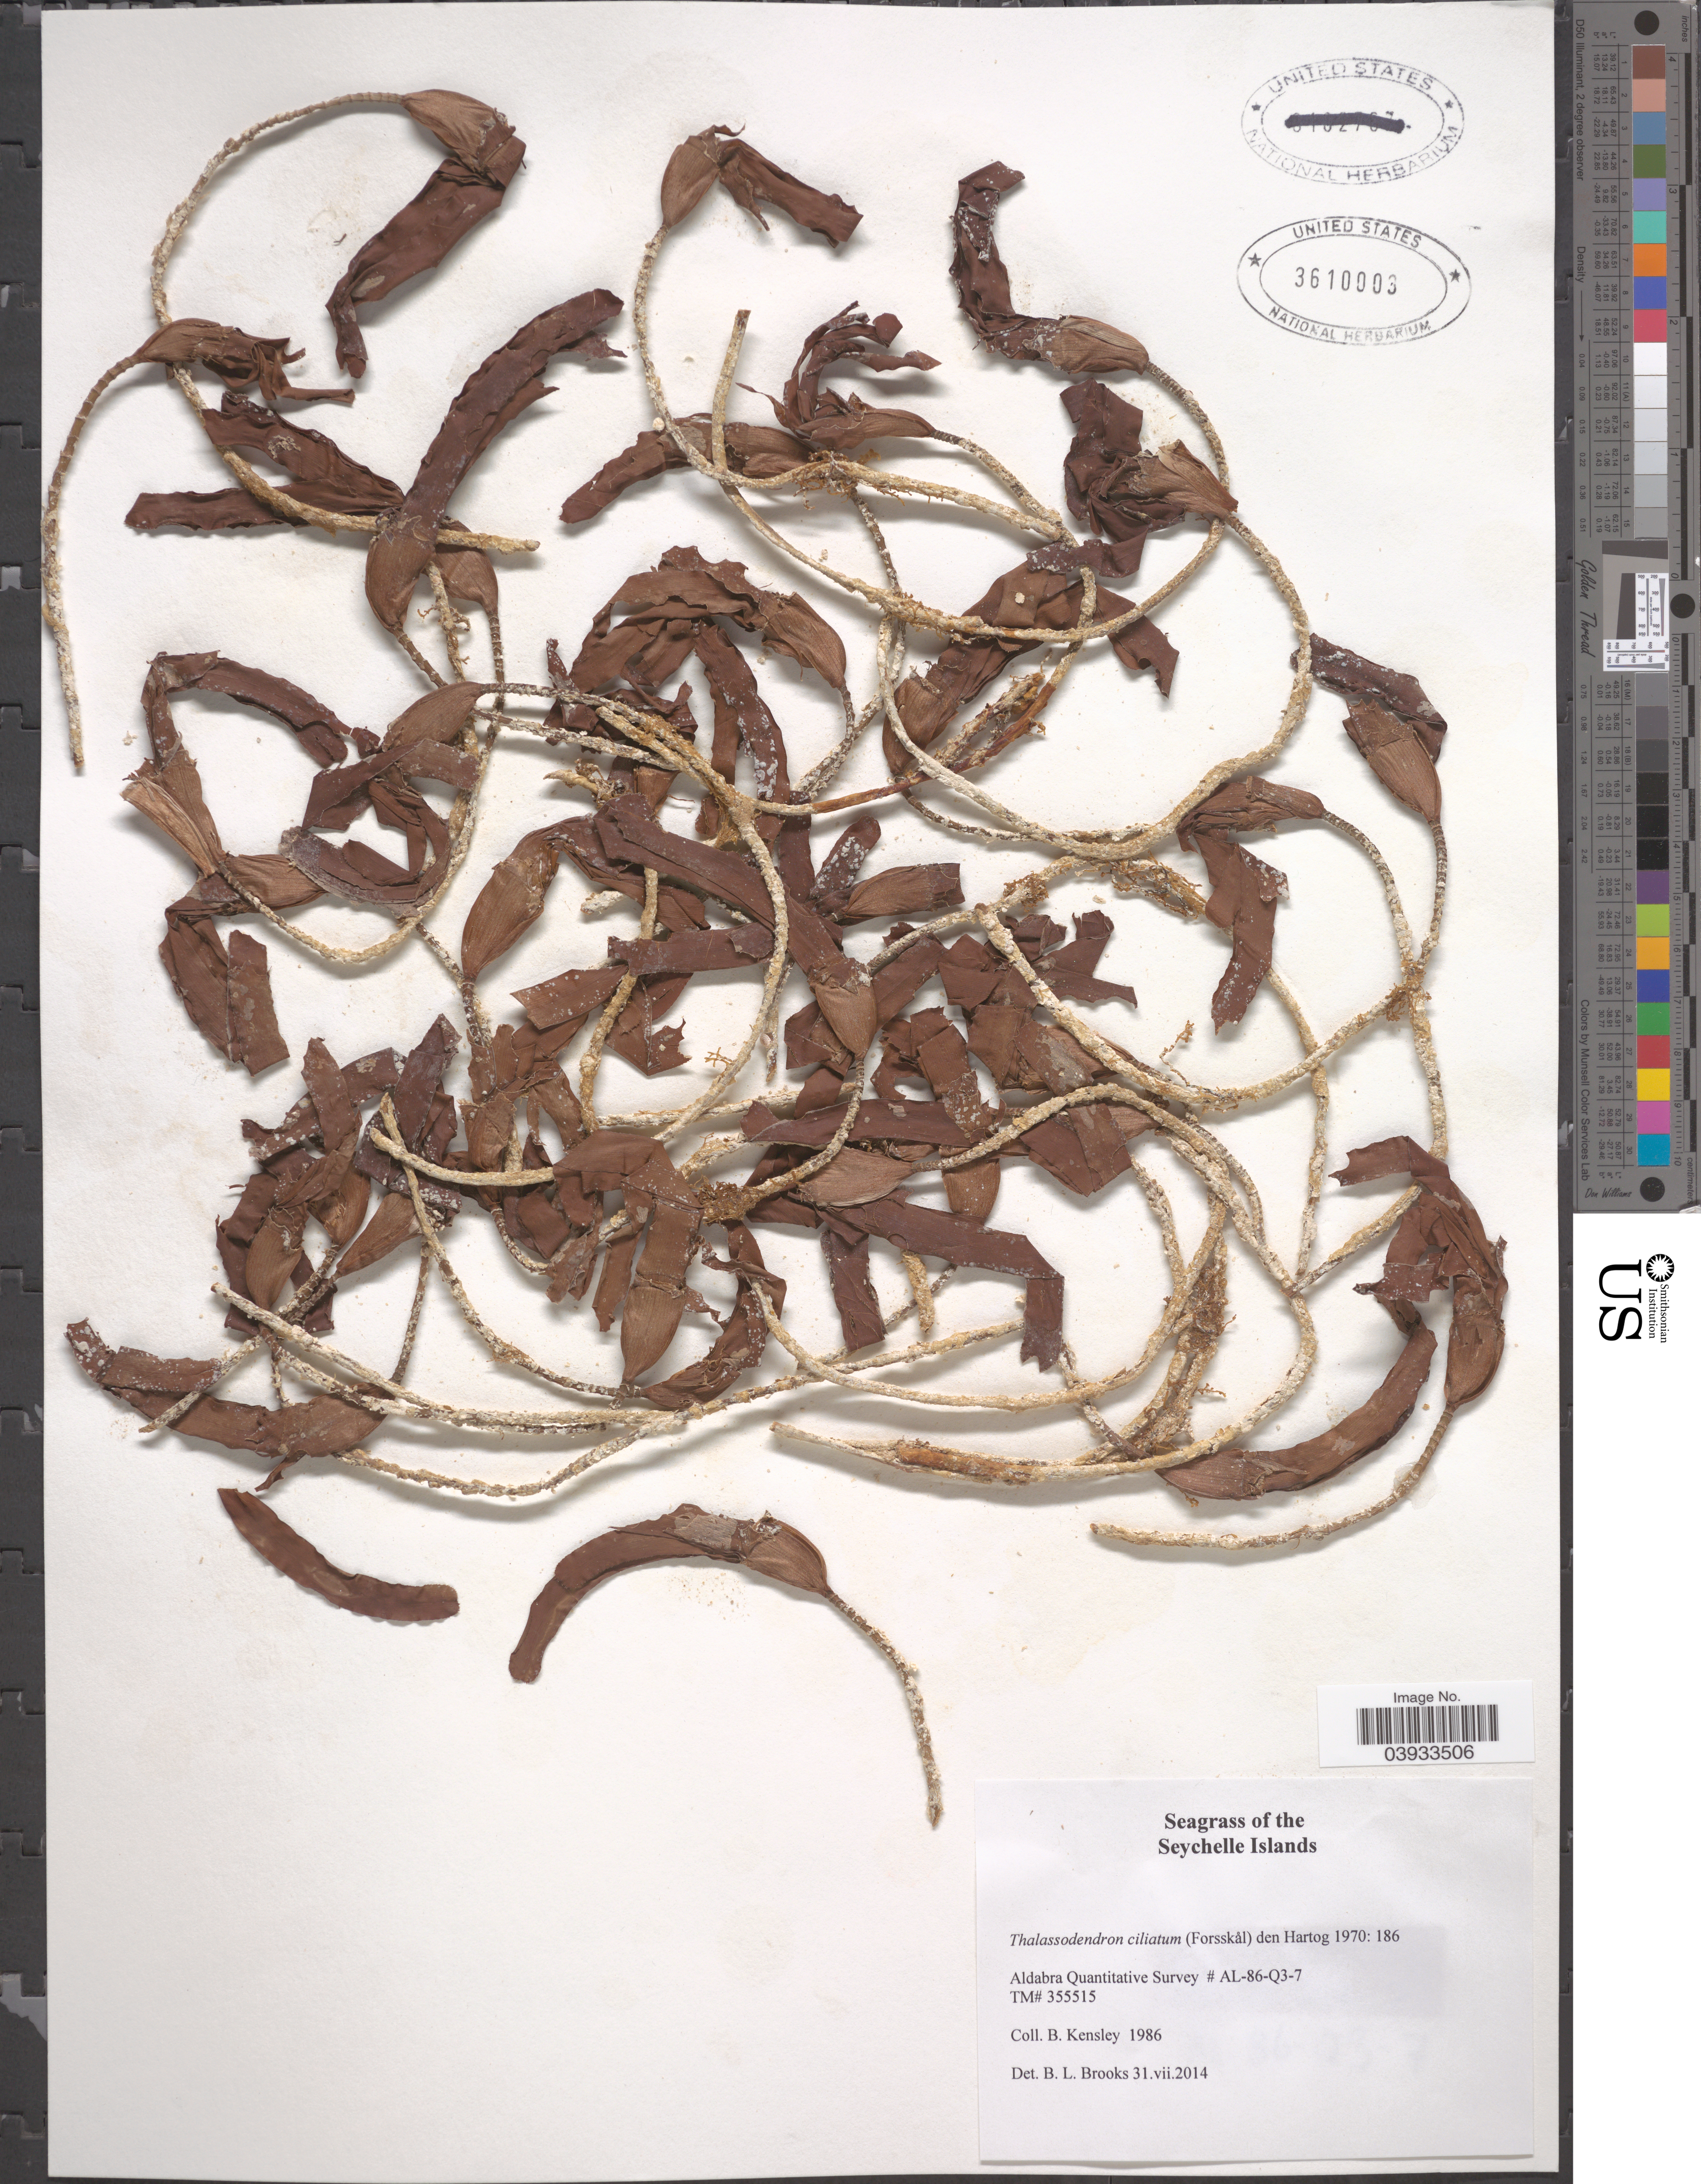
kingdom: Plantae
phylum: Tracheophyta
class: Liliopsida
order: Alismatales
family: Cymodoceaceae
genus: Thalassodendron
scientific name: Thalassodendron ciliatum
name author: (Forssk.) Hartog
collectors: B. Kensley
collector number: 1986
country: Seychelles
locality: The Seychelle Islands. Aldabra Quantitative Survey #AL-86-Q3-6. TM# 355515.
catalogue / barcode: US 3610003